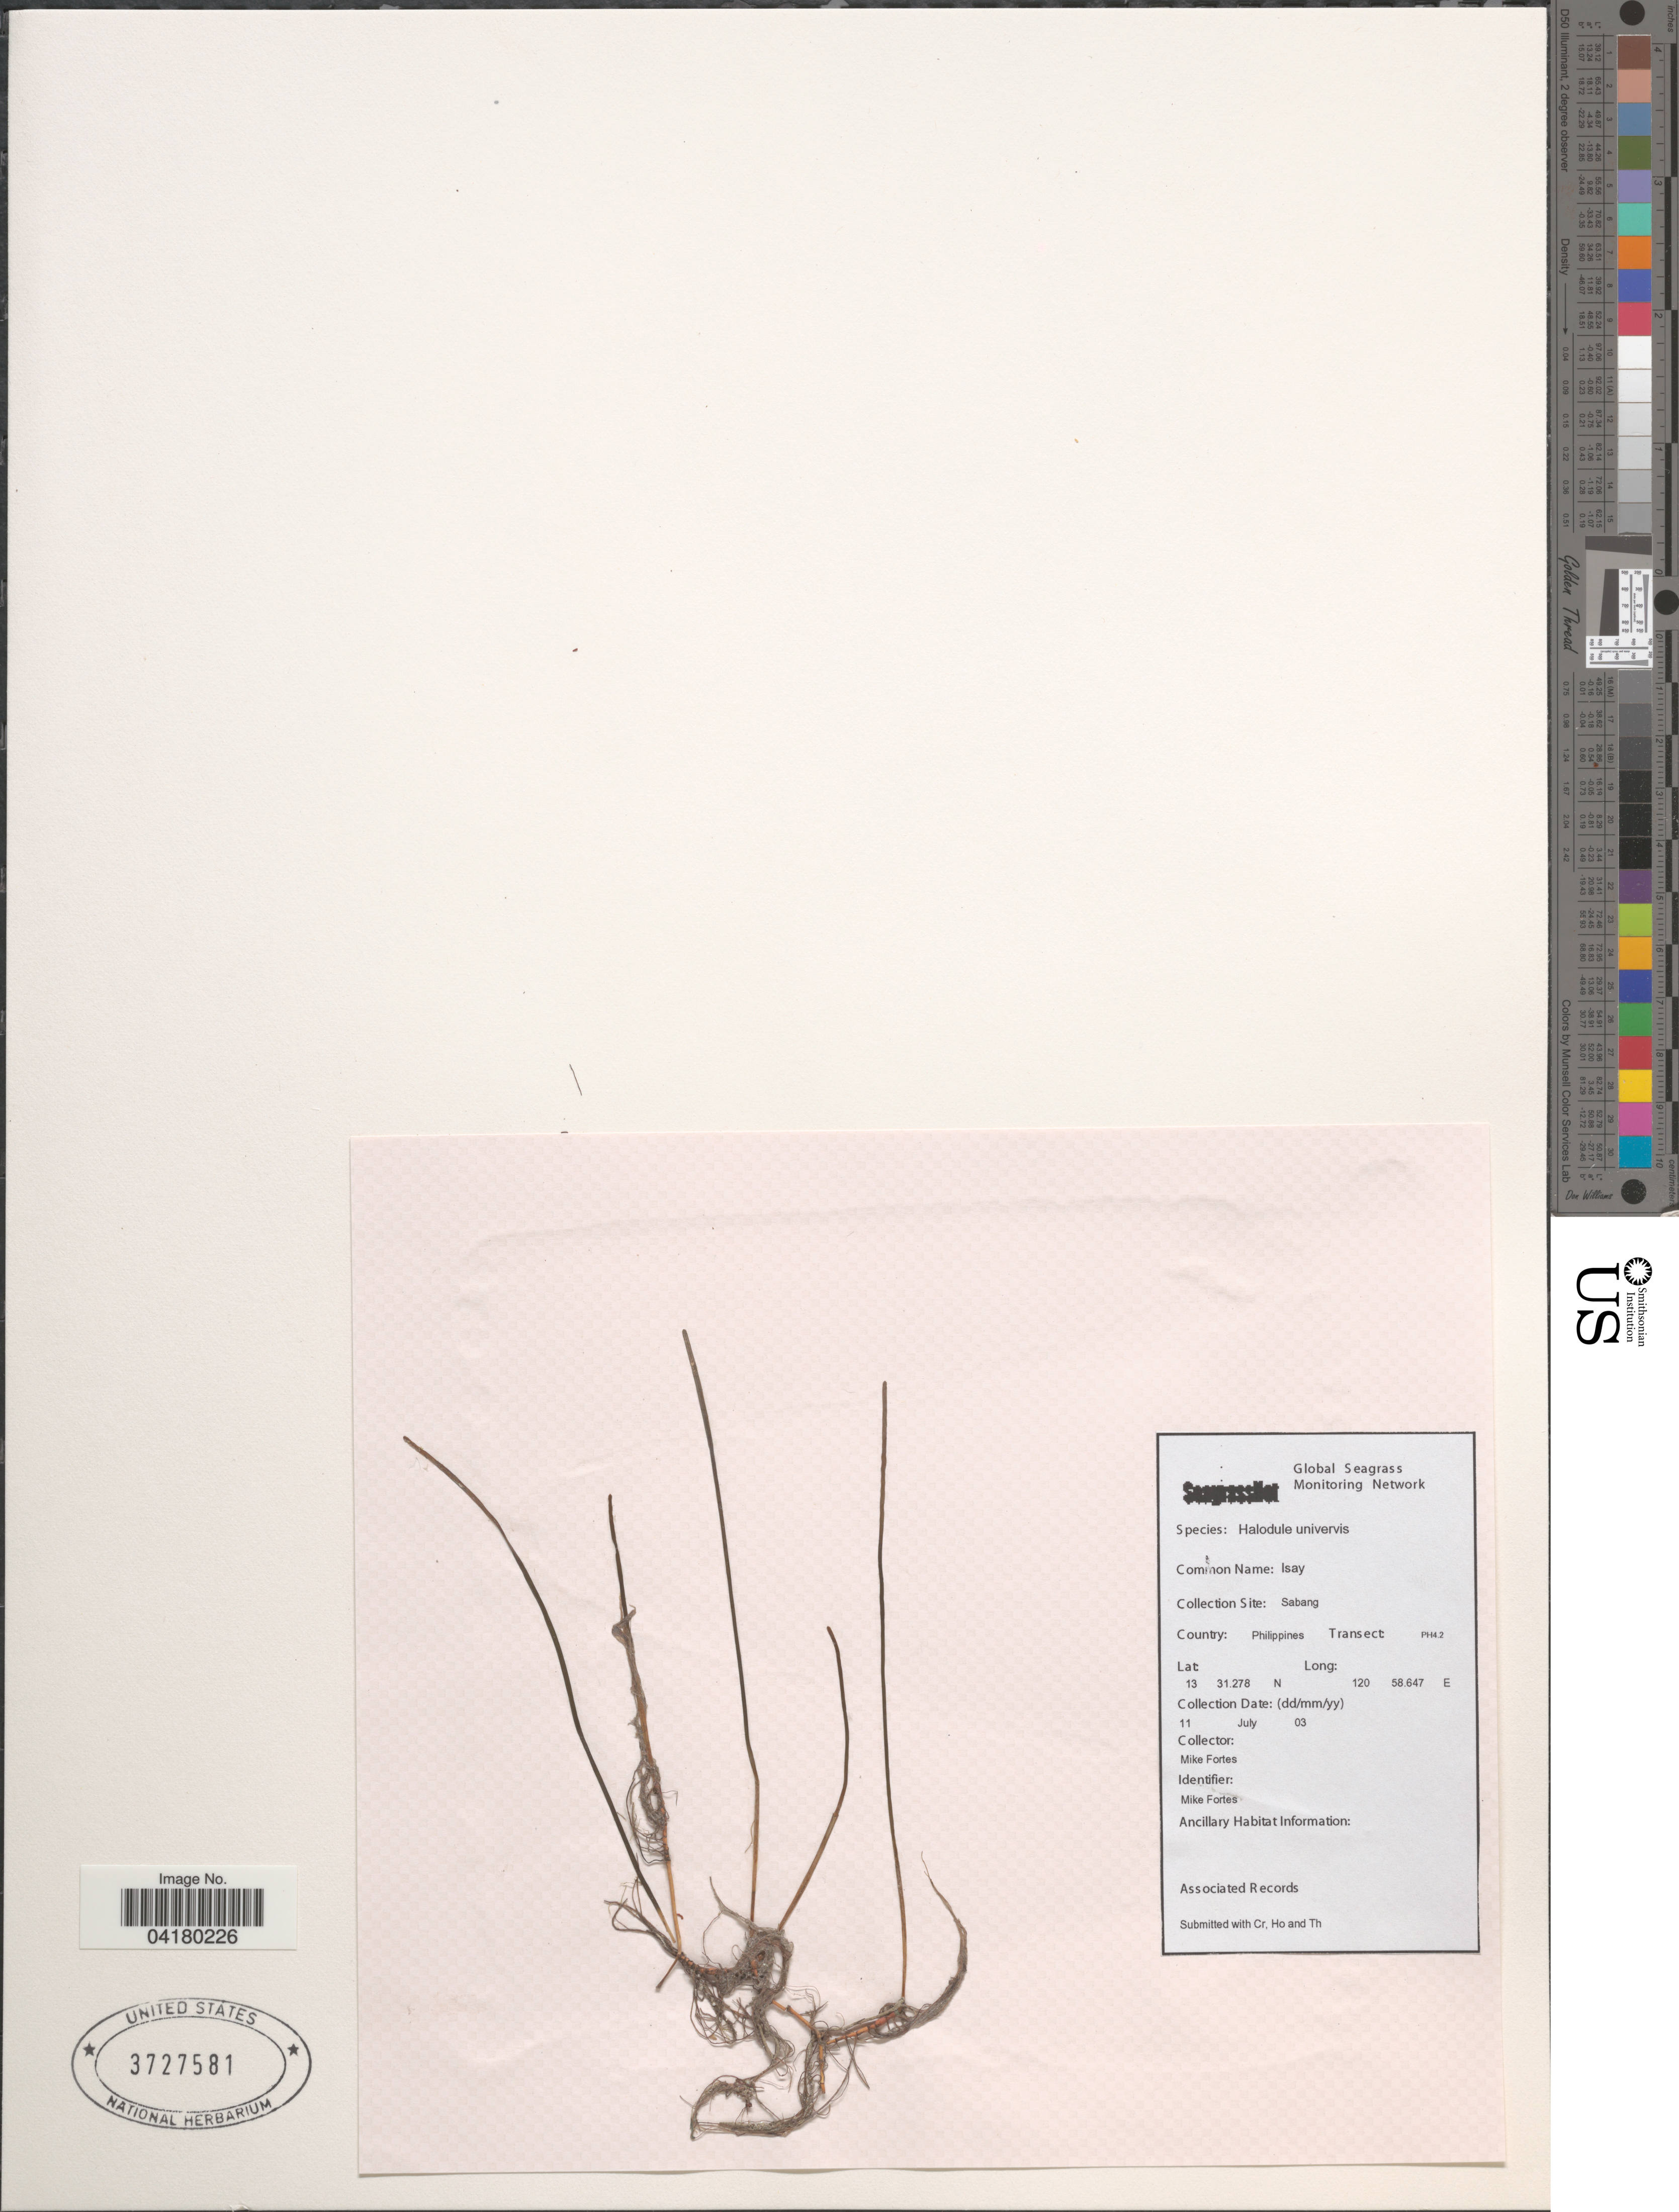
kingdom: Plantae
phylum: Tracheophyta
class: Liliopsida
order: Alismatales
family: Cymodoceaceae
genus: Halodule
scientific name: Halodule uninervis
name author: (Forssk.) Asch.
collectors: M. Fortes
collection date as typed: Transcribed d/m/y: 11/7/3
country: Philippines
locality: Sabang. Transect: PH4.2.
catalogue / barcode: US 3727581